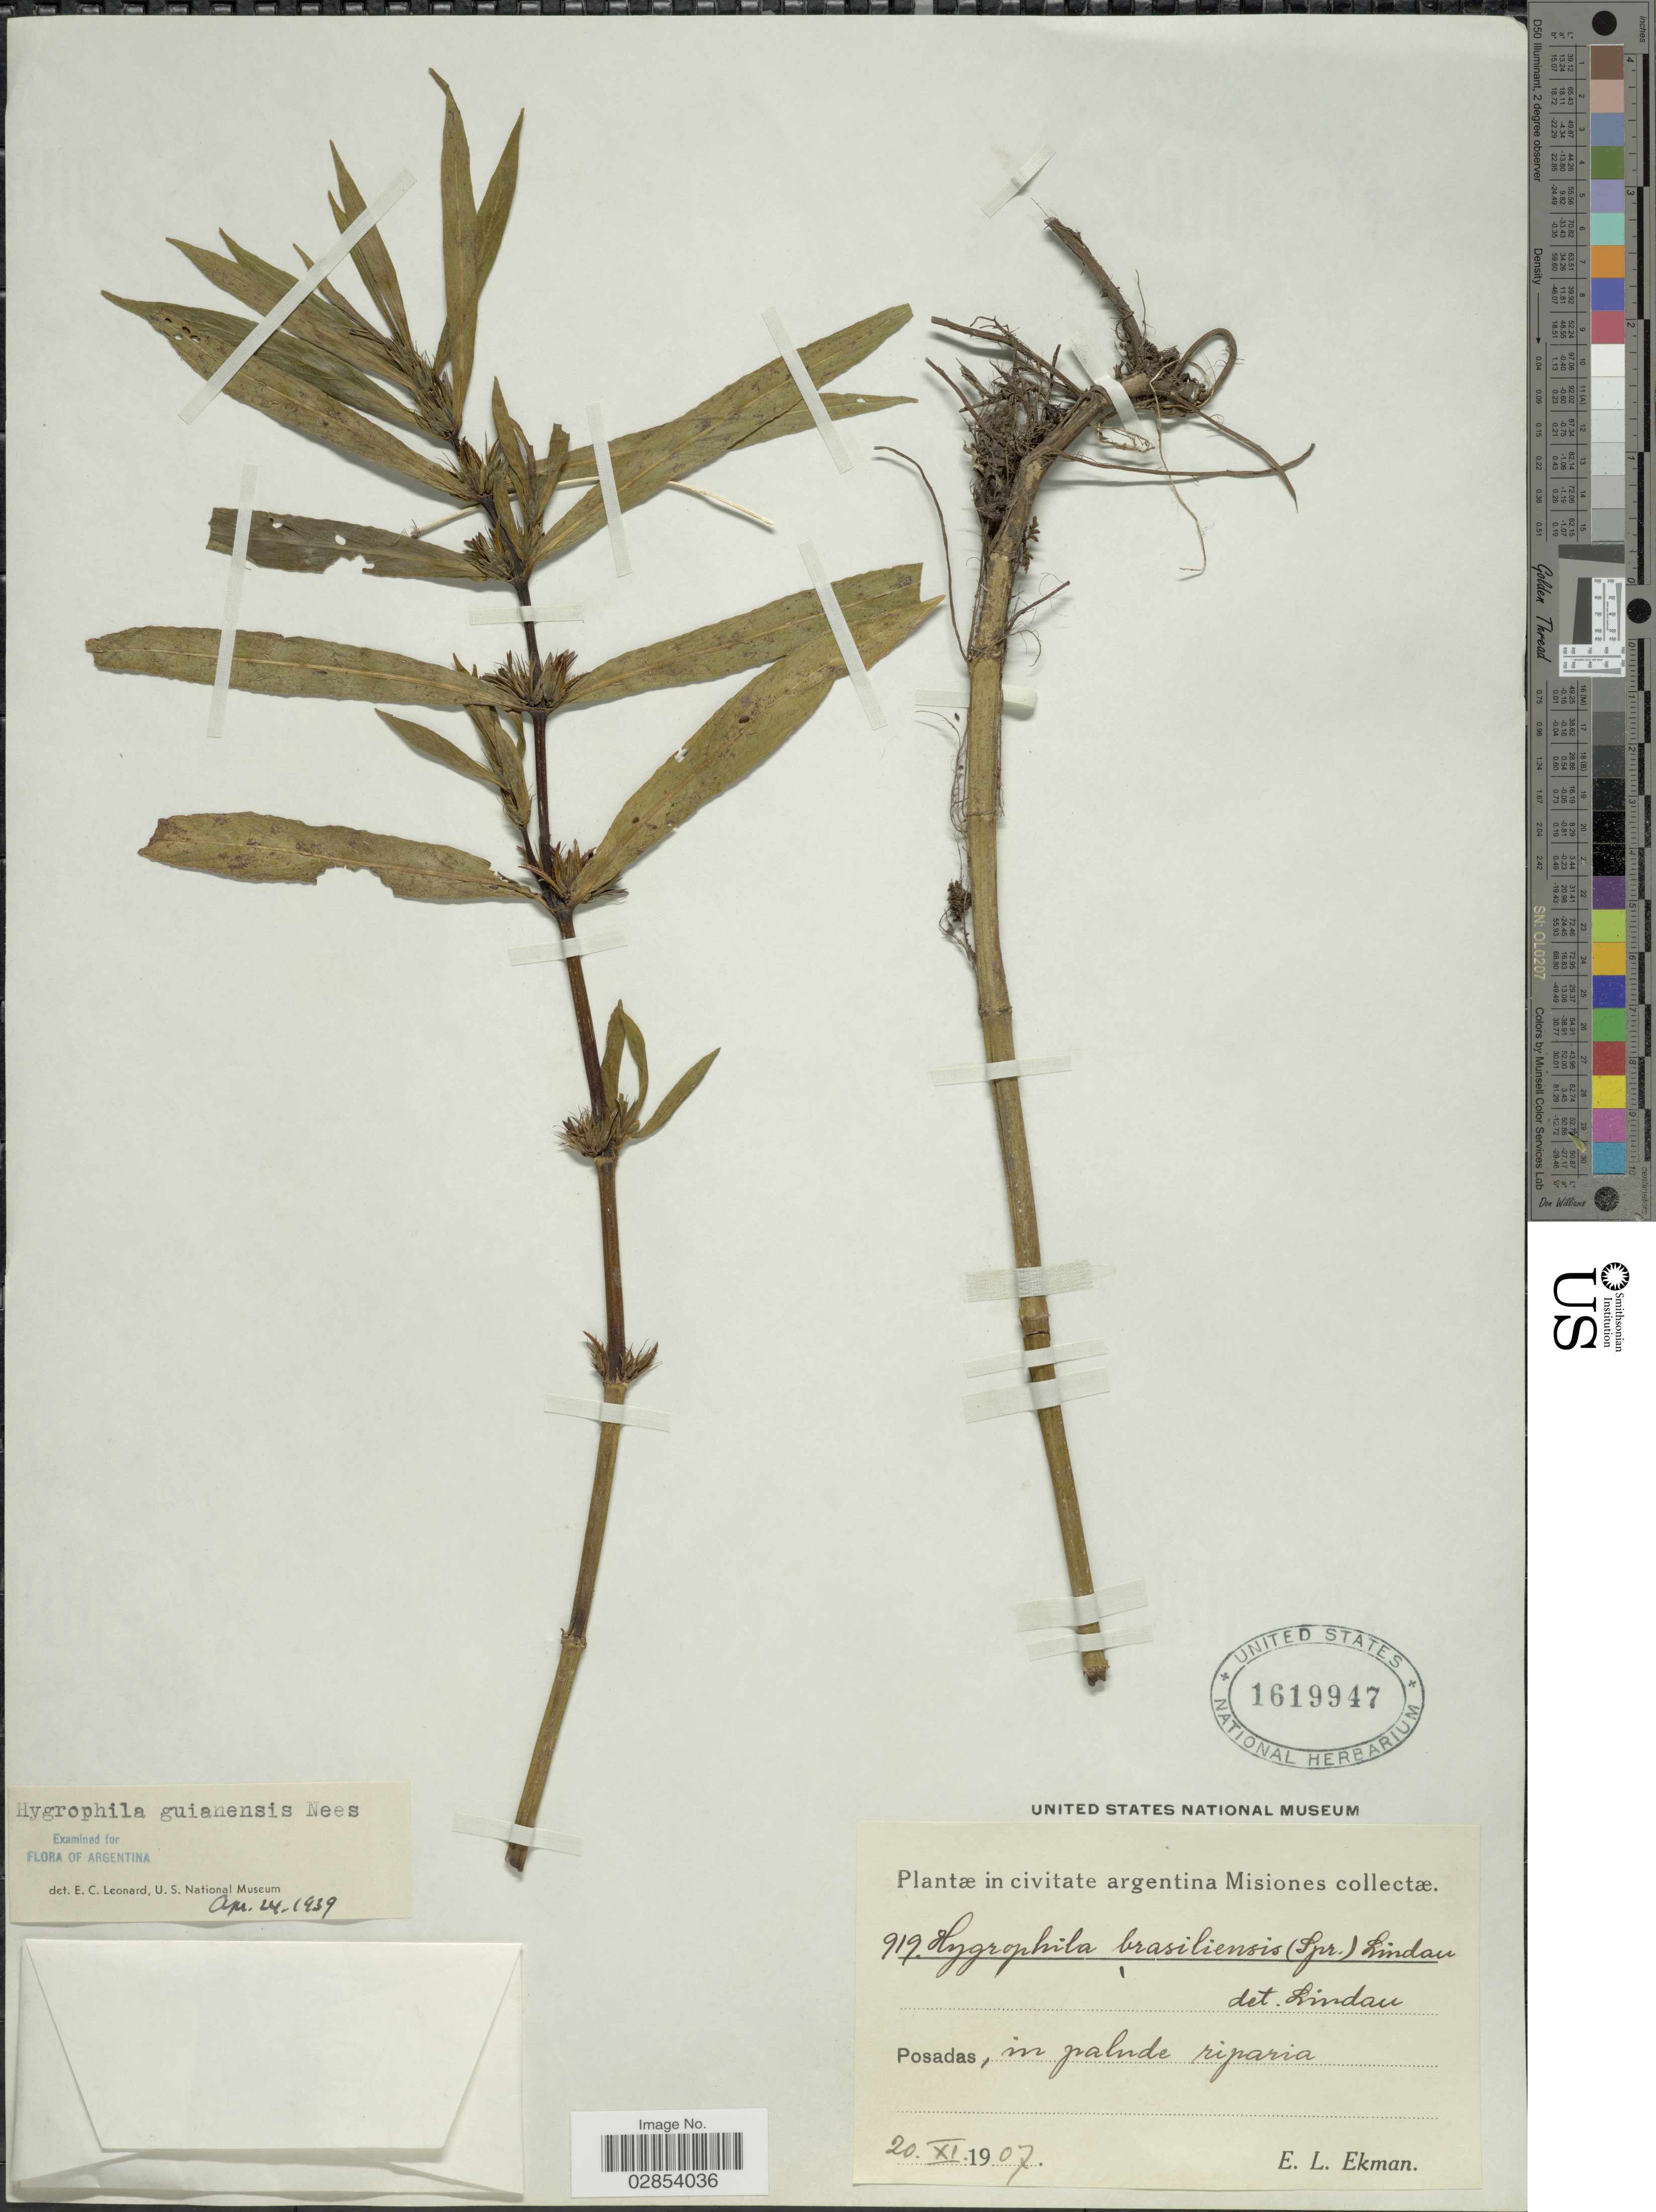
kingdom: Plantae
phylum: Tracheophyta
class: Magnoliopsida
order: Lamiales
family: Acanthaceae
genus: Hygrophila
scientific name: Hygrophila costata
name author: Nees & T. Nees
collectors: E. L. Ekman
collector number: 919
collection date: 1907-11-20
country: Argentina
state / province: Misiones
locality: Posadas, in palude riparia.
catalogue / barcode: US 1619947